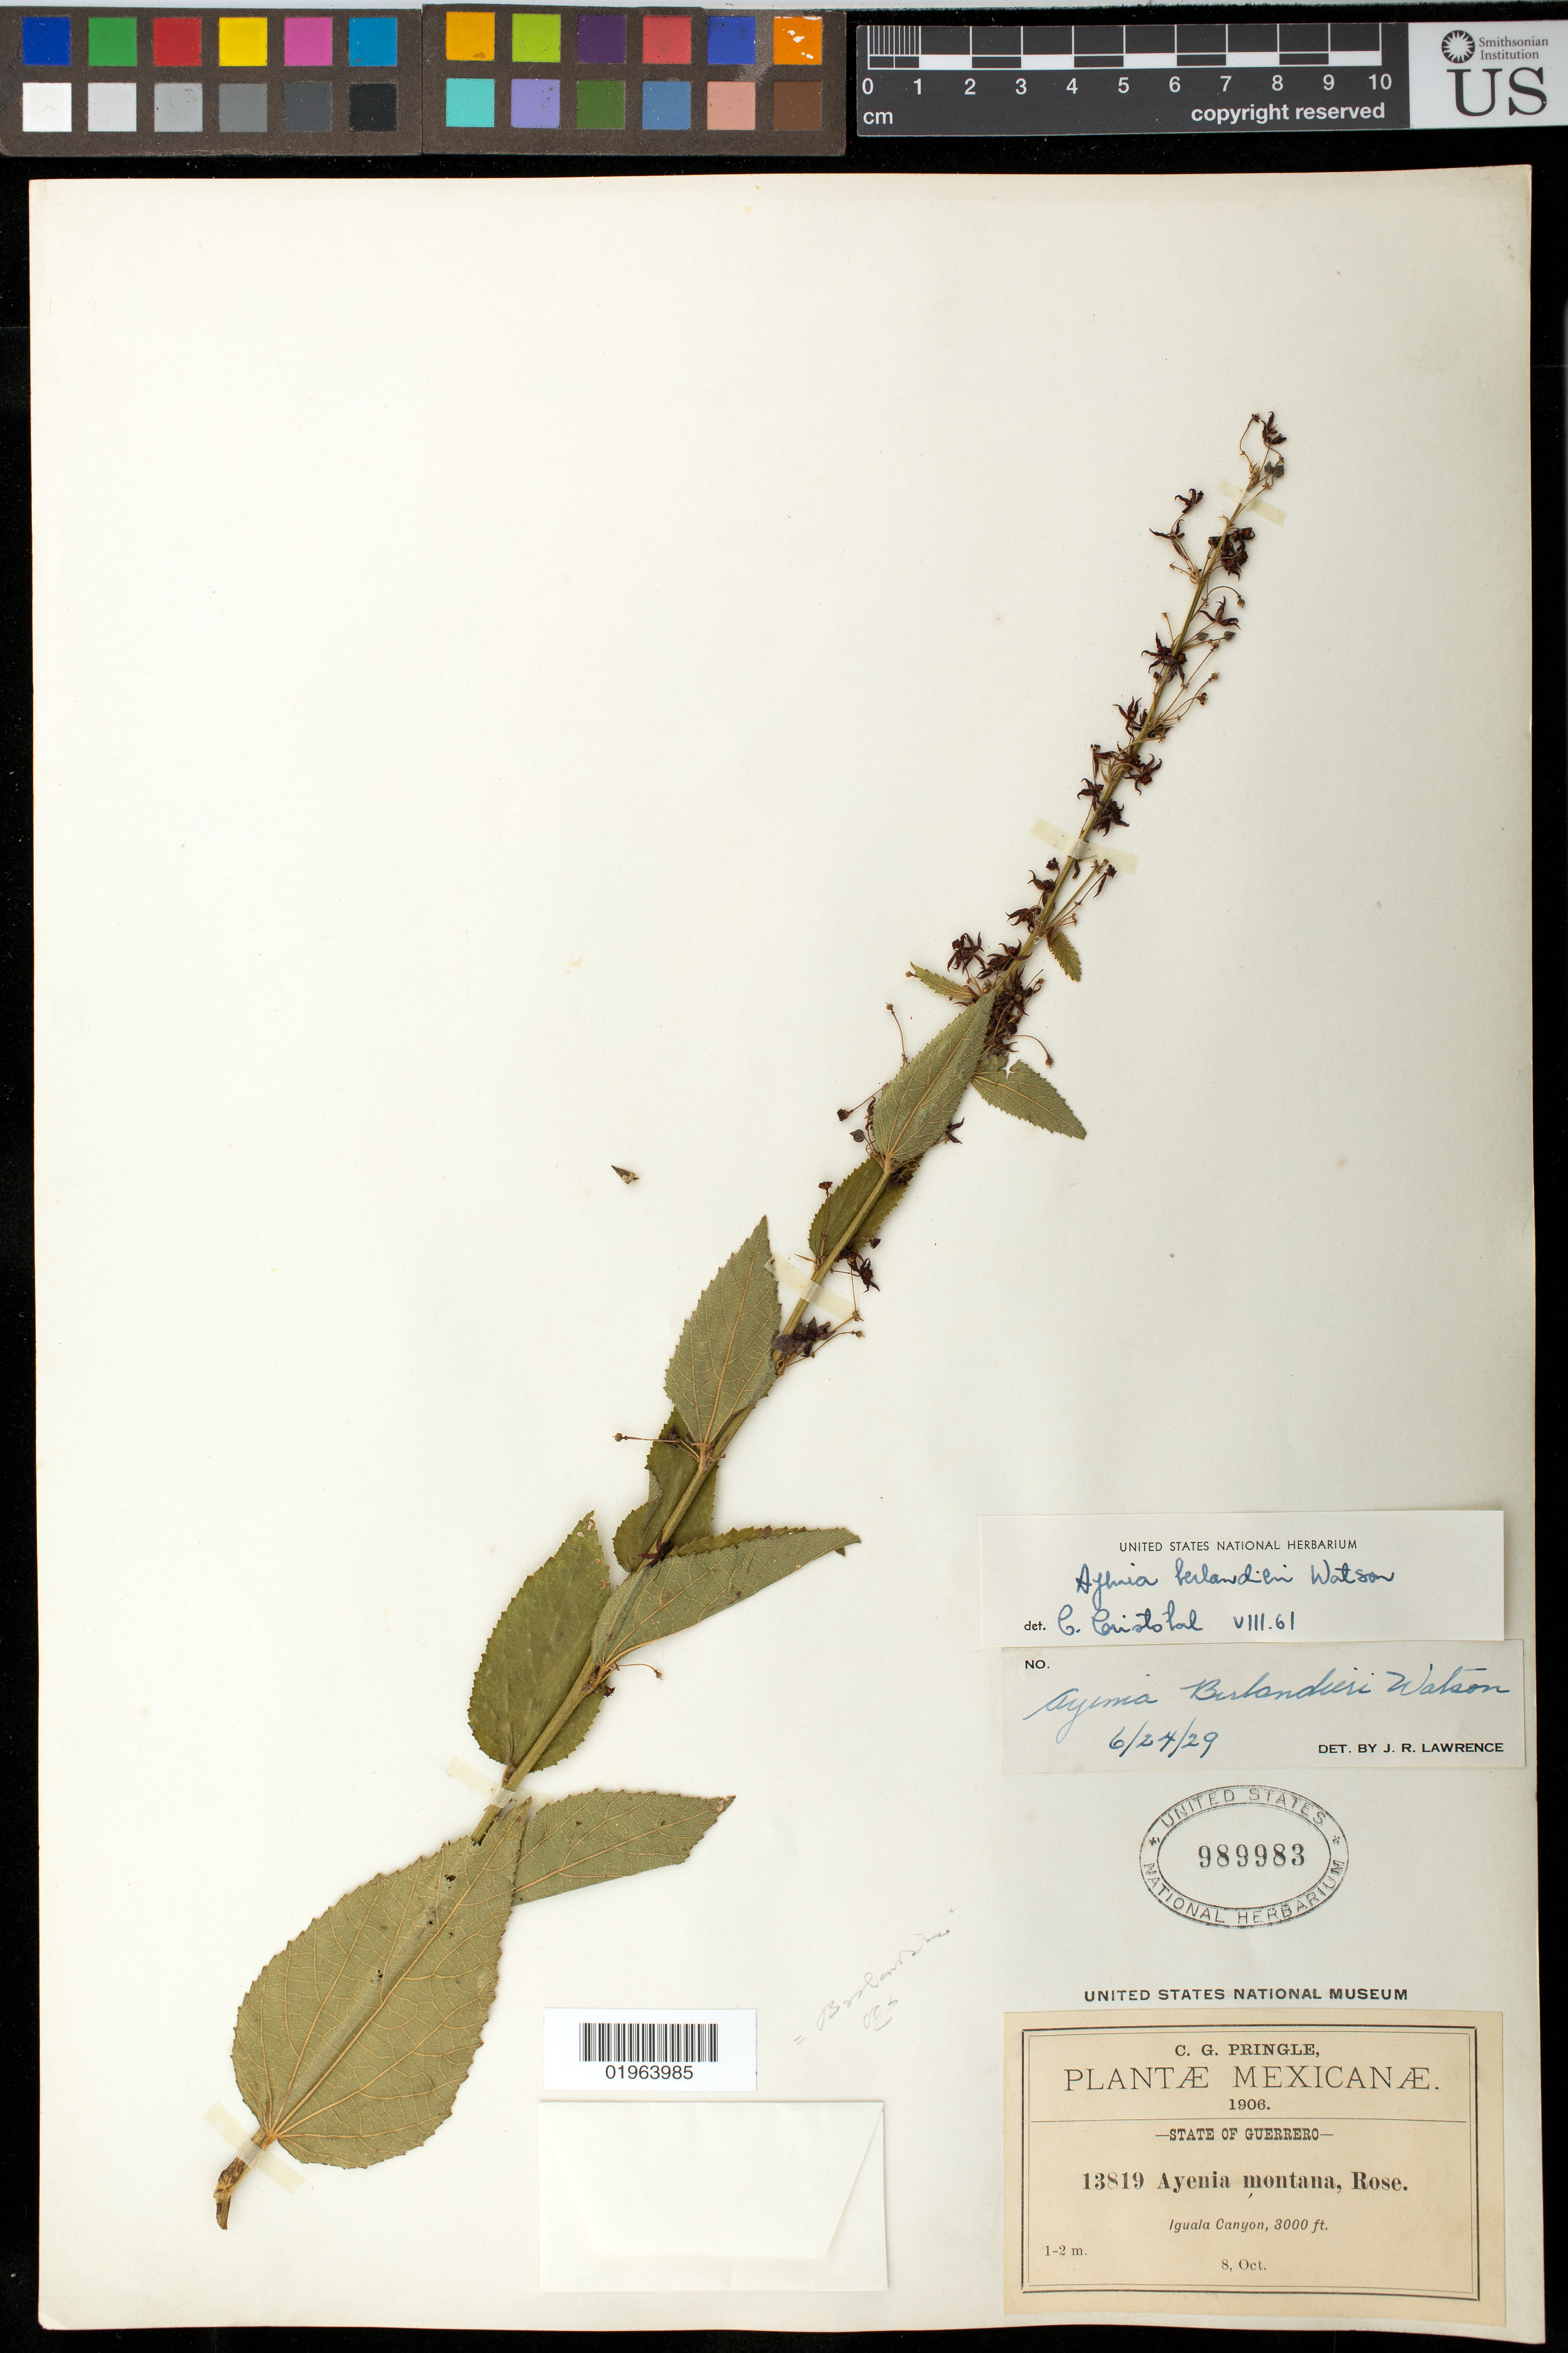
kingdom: Plantae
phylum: Tracheophyta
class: Magnoliopsida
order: Malvales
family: Malvaceae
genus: Ayenia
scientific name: Ayenia berlandieri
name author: S. Watson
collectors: C. G. Pringle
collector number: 13819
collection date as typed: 08 Oct 1906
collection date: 1906-10-08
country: Mexico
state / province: Guerrero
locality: Iguala Canyon, State of Guerrero.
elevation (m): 914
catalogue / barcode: US 989983